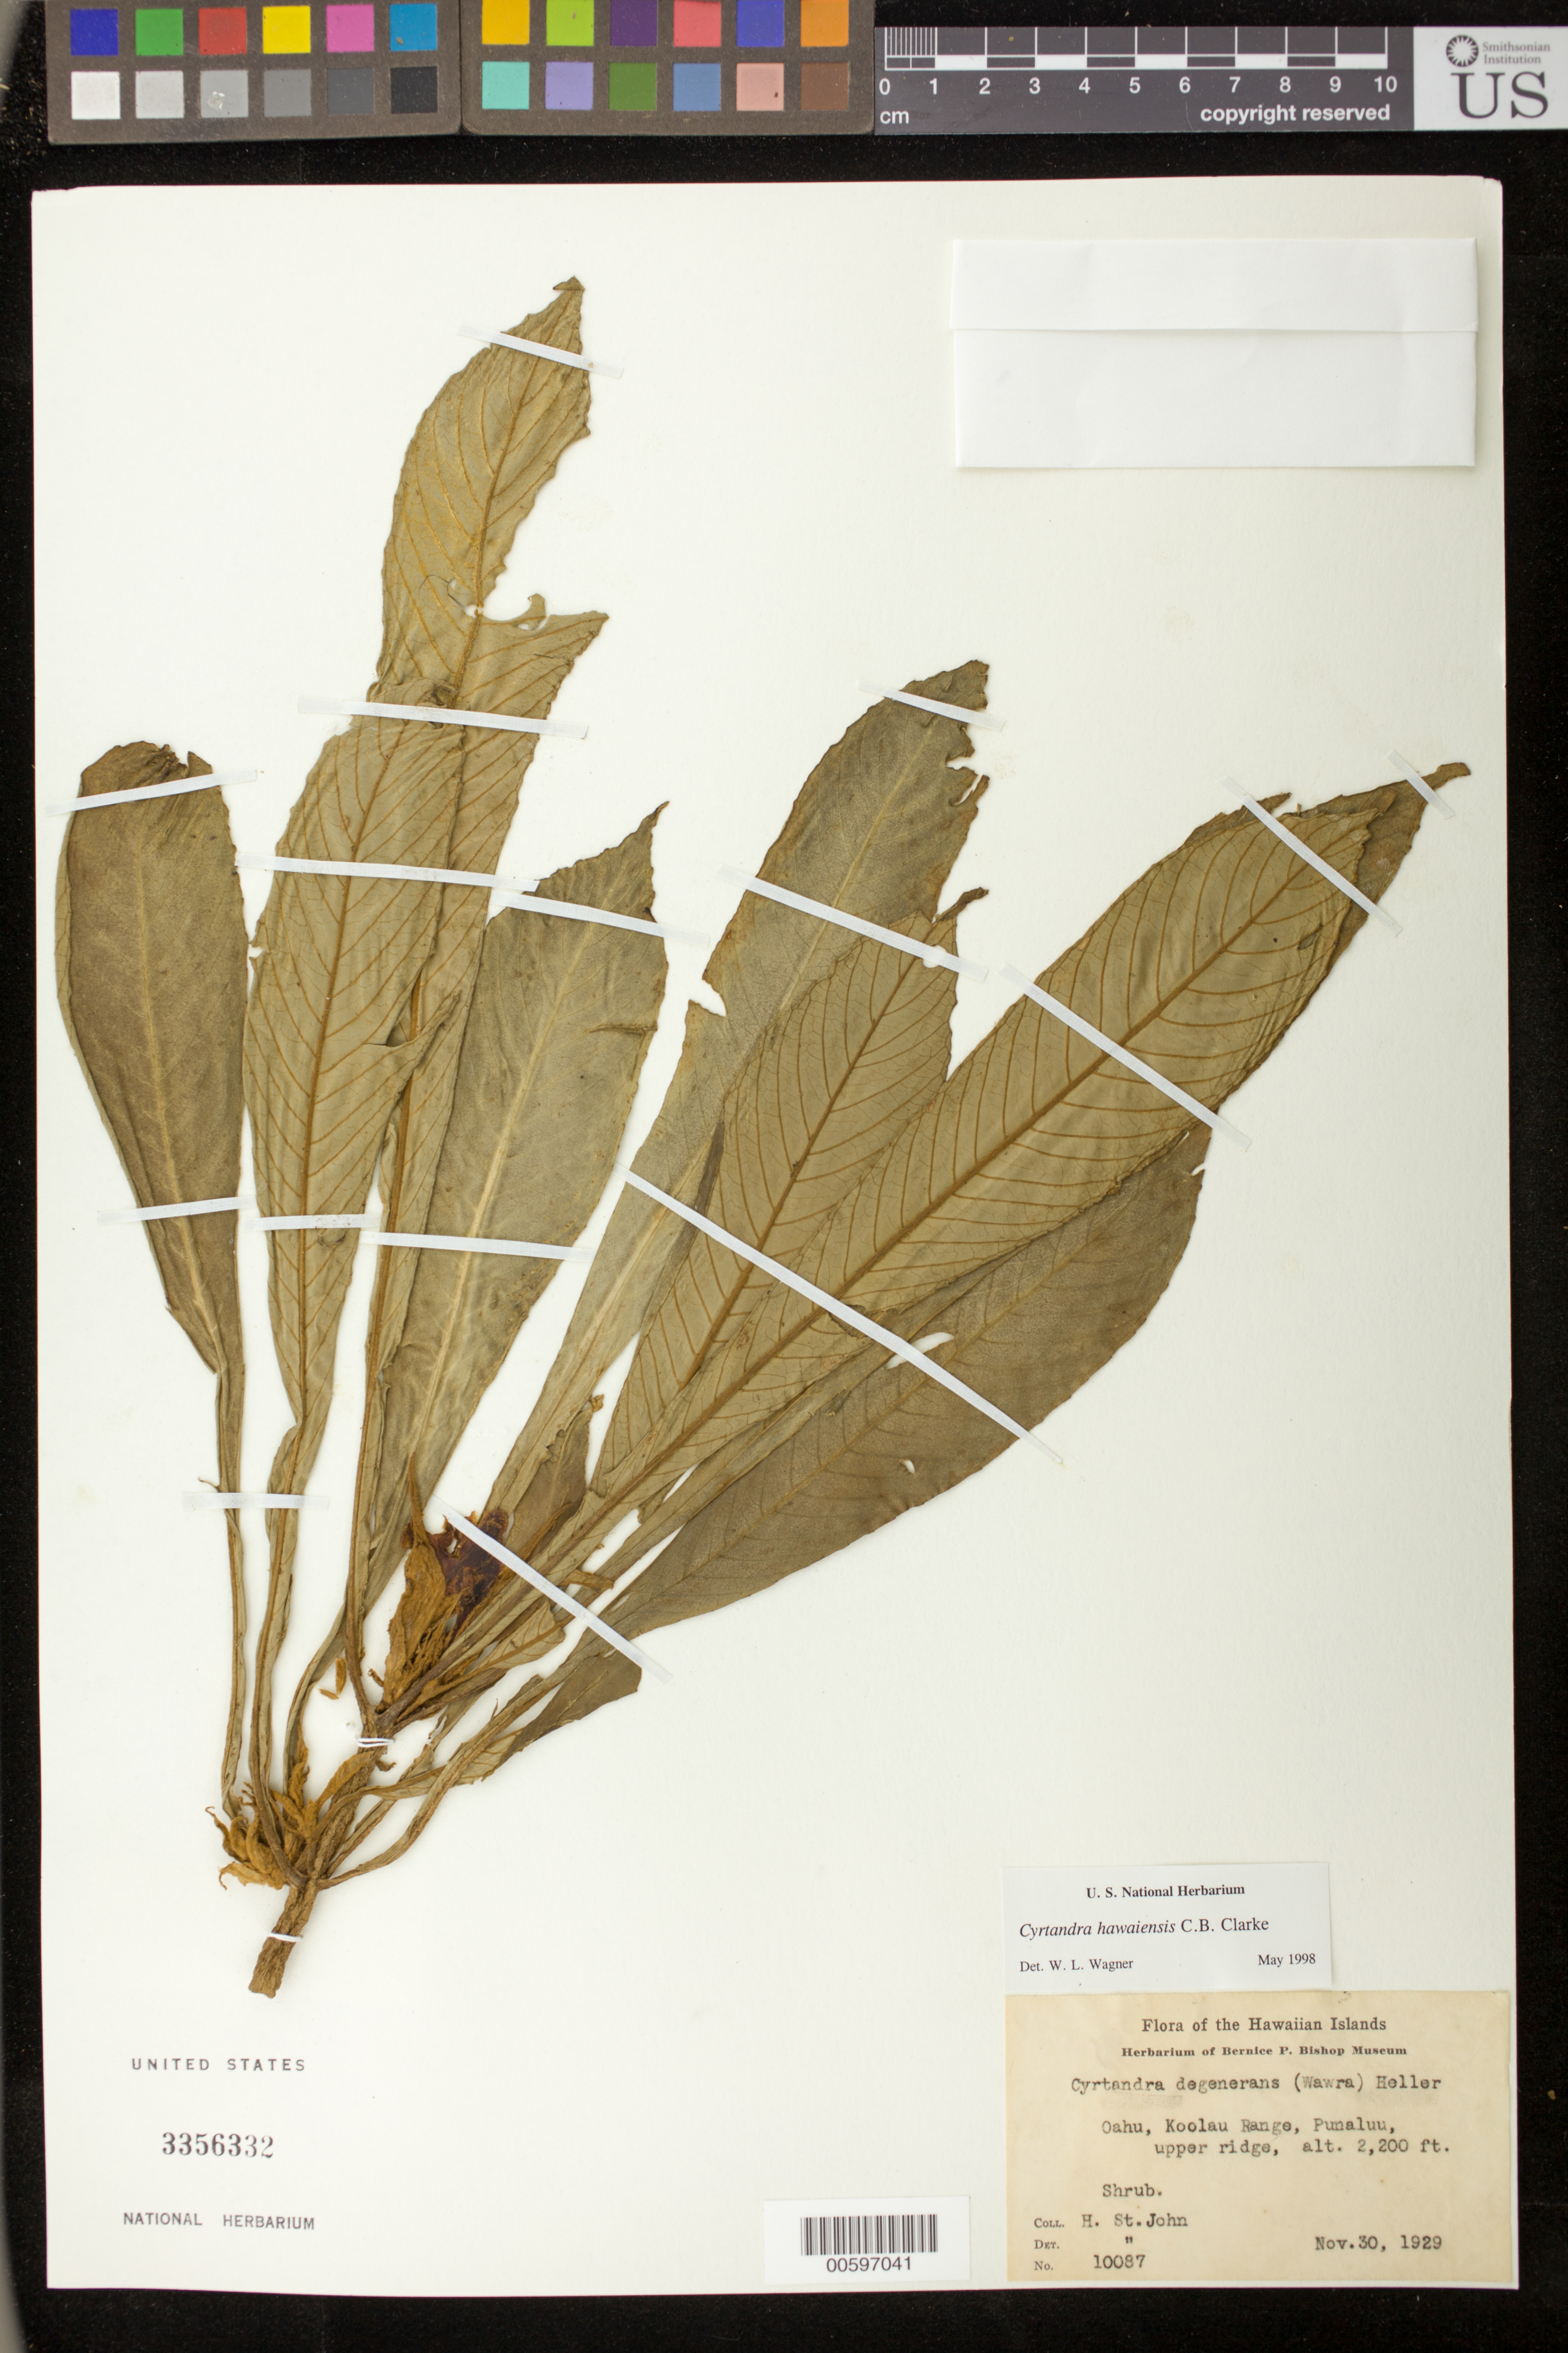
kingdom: Plantae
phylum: Tracheophyta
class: Magnoliopsida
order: Lamiales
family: Gesneriaceae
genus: Cyrtandra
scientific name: Cyrtandra hawaiensis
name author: C.B. Clarke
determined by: Wagner, W. L., (BOT), Smithsonian Institution - National Museum of Natural History (UNITED STATES)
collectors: H. St. John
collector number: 10087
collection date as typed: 30 Nov 1929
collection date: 1929-11-30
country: United States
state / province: Hawaii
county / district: Honolulu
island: Oahu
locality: Koolau Range, Punaluu, upper ridge.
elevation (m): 671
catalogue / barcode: US 3356332